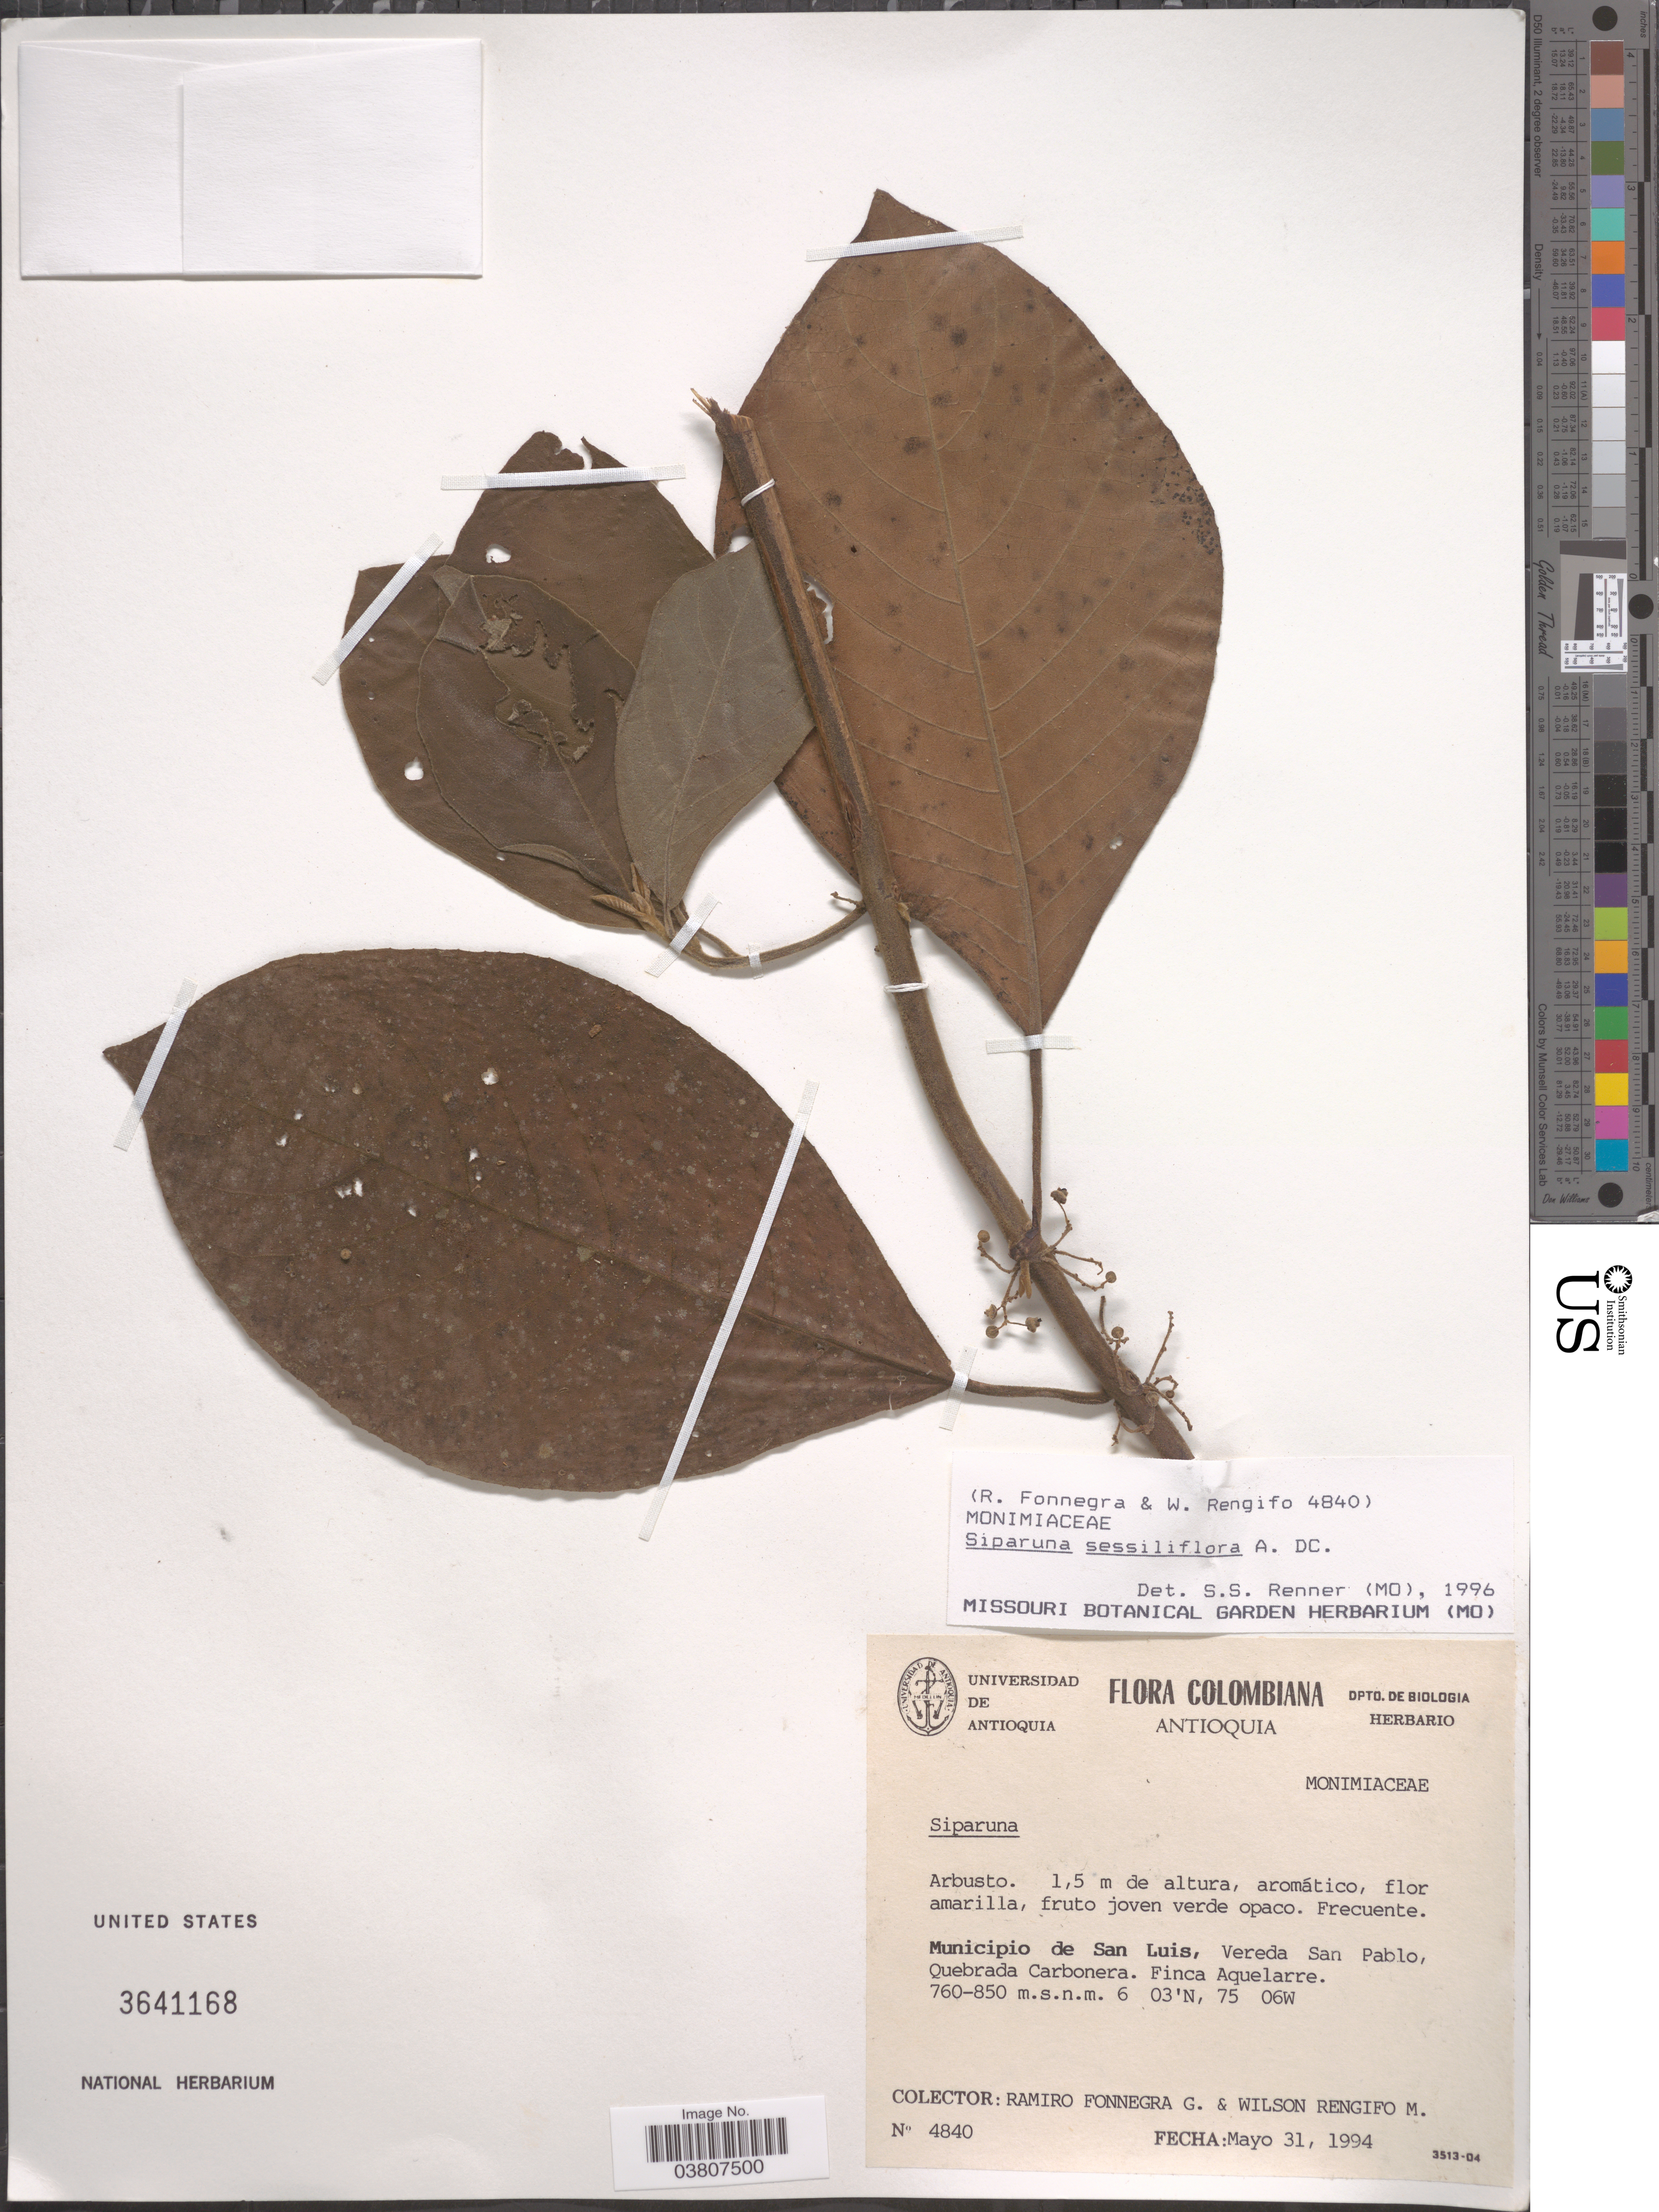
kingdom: Plantae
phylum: Tracheophyta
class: Magnoliopsida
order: Laurales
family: Siparunaceae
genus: Siparuna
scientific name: Siparuna sessiliflora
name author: (Kunth) A. DC.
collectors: R. Fonnegra G. & W. Rengifo M.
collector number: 4840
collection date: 1994-05-31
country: Colombia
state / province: Antioquia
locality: Municipio de San Luis, Vereda San Pablo, Quebrada Carbonera. Finca Aquelarre.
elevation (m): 760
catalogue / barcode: US 3641168